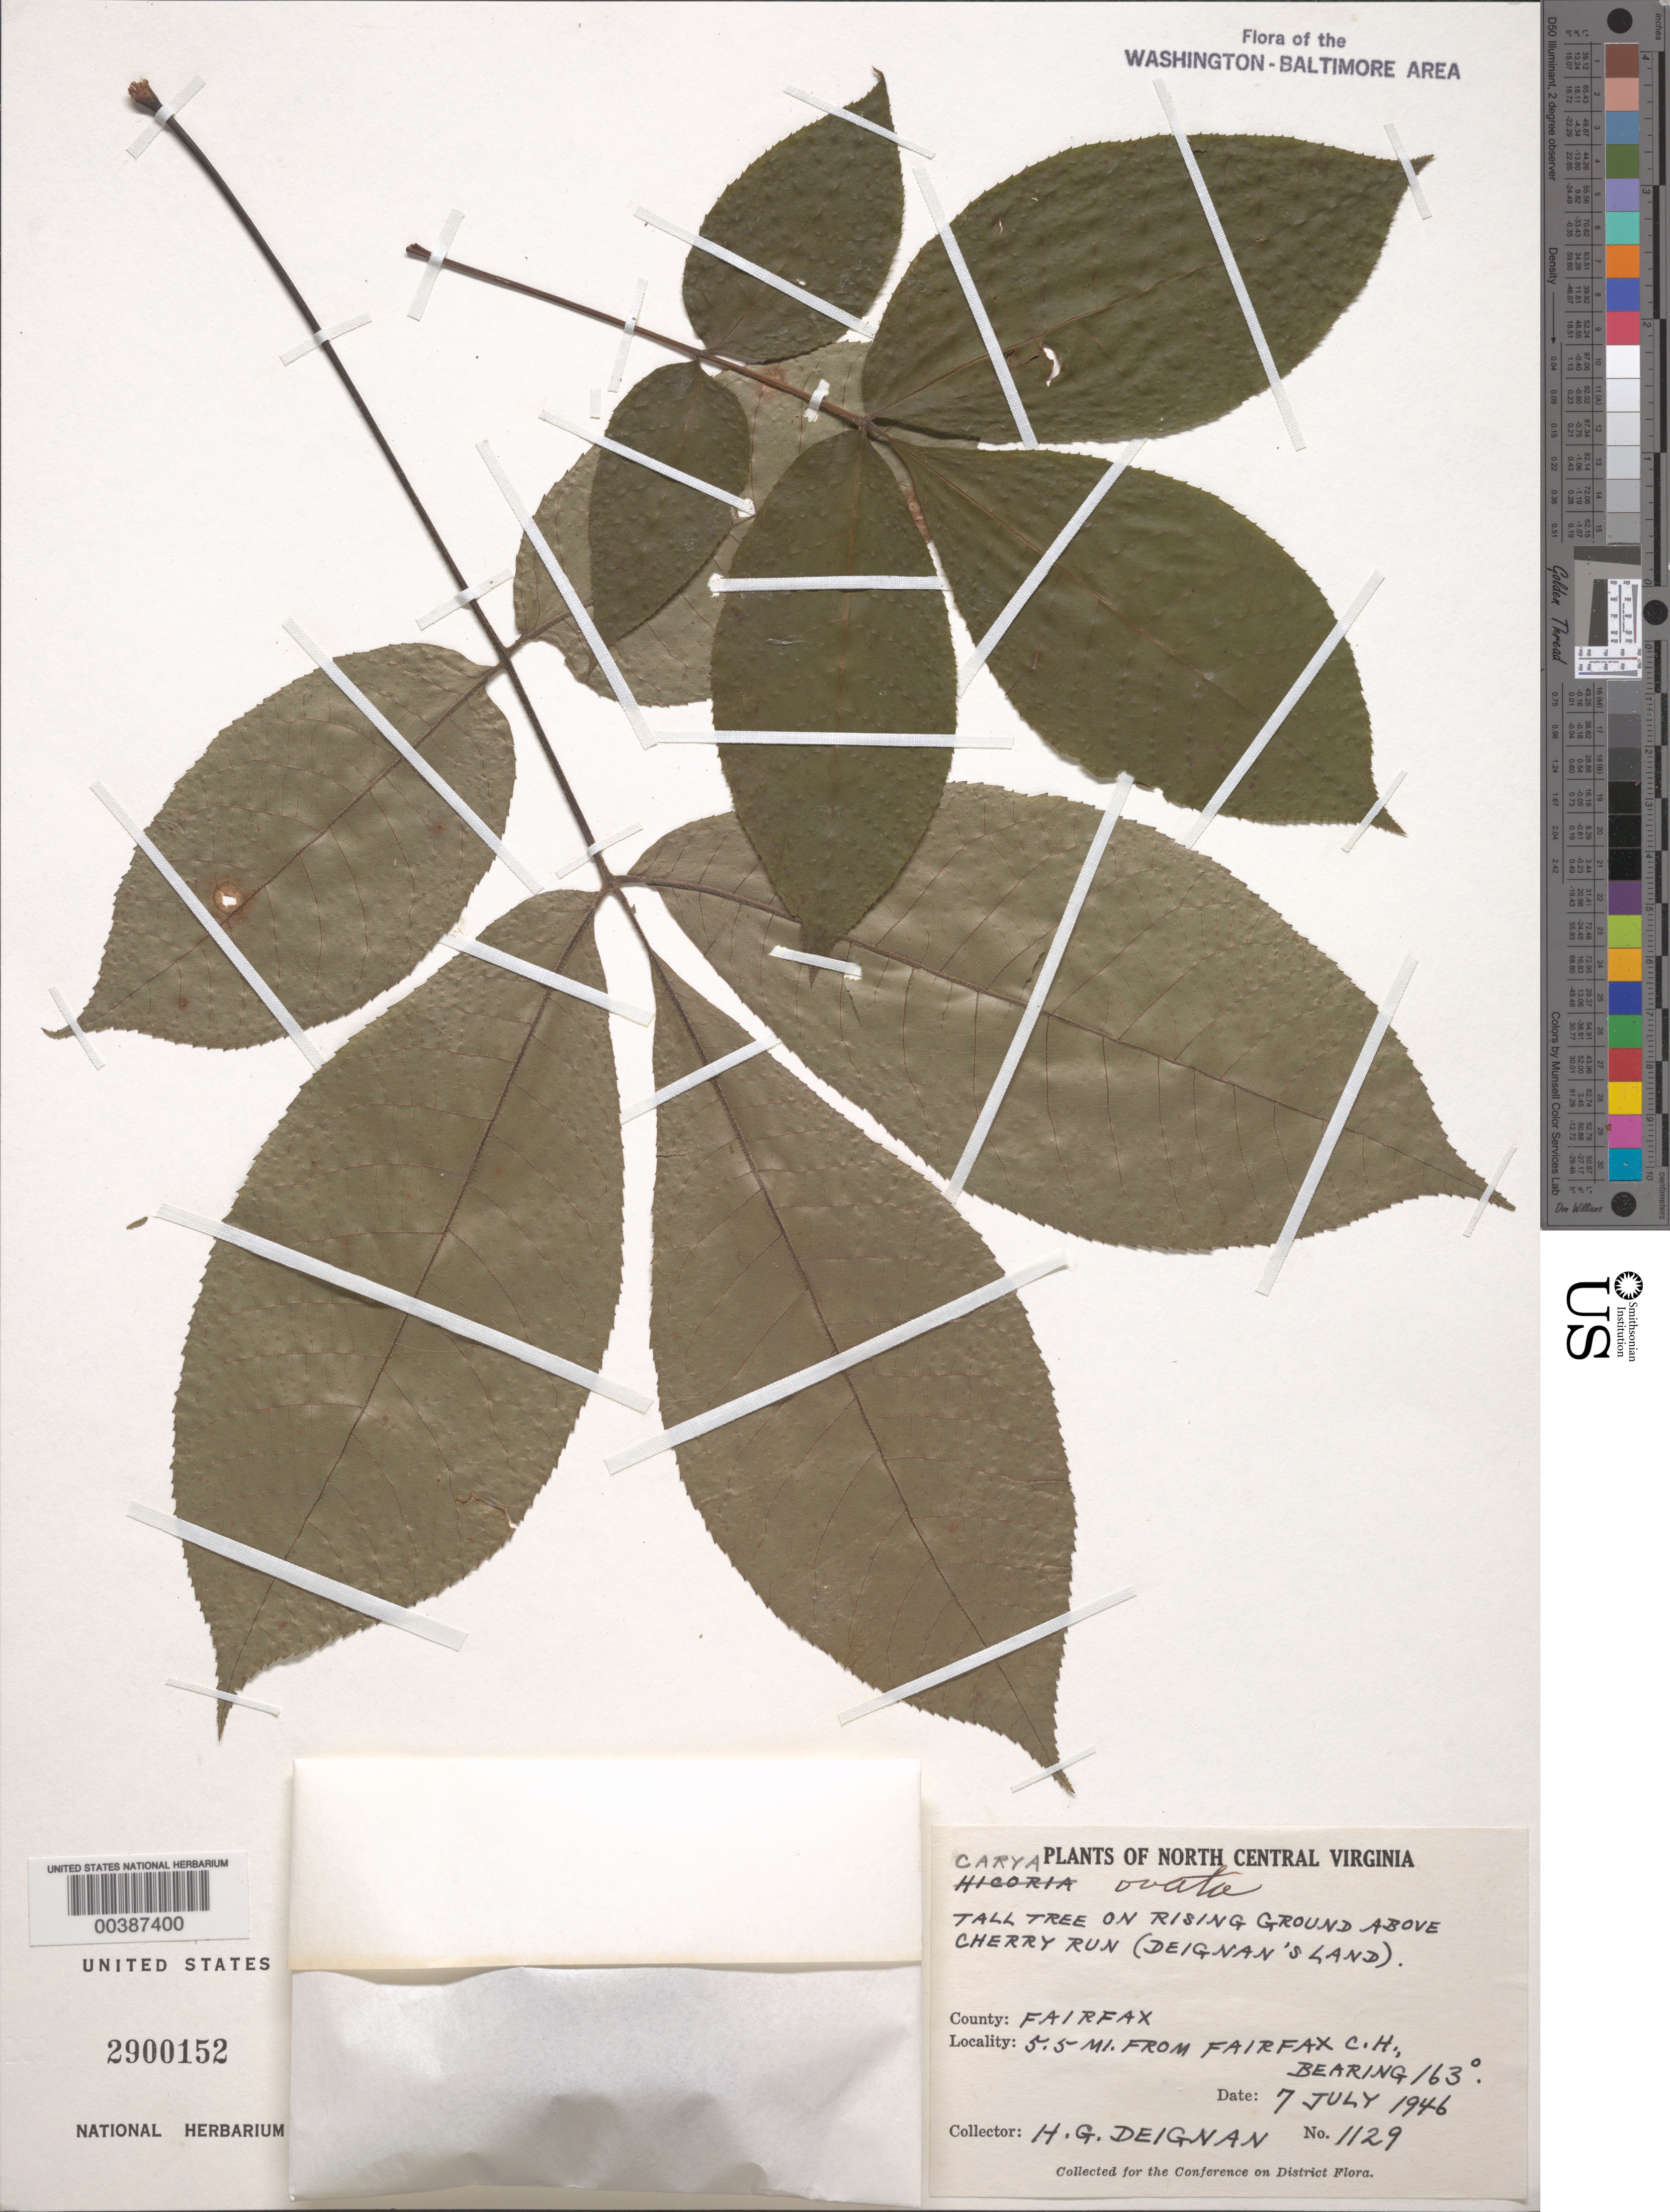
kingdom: Plantae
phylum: Tracheophyta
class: Magnoliopsida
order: Fagales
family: Juglandaceae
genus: Carya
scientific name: Carya ovata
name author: (Mill.) K. Koch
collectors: H. Deignan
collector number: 1129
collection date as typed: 07 Jul 1946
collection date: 1946-07-07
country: United States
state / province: Virginia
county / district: Fairfax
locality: Above Cherry Run, Deignans Land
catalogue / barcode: US 2900152